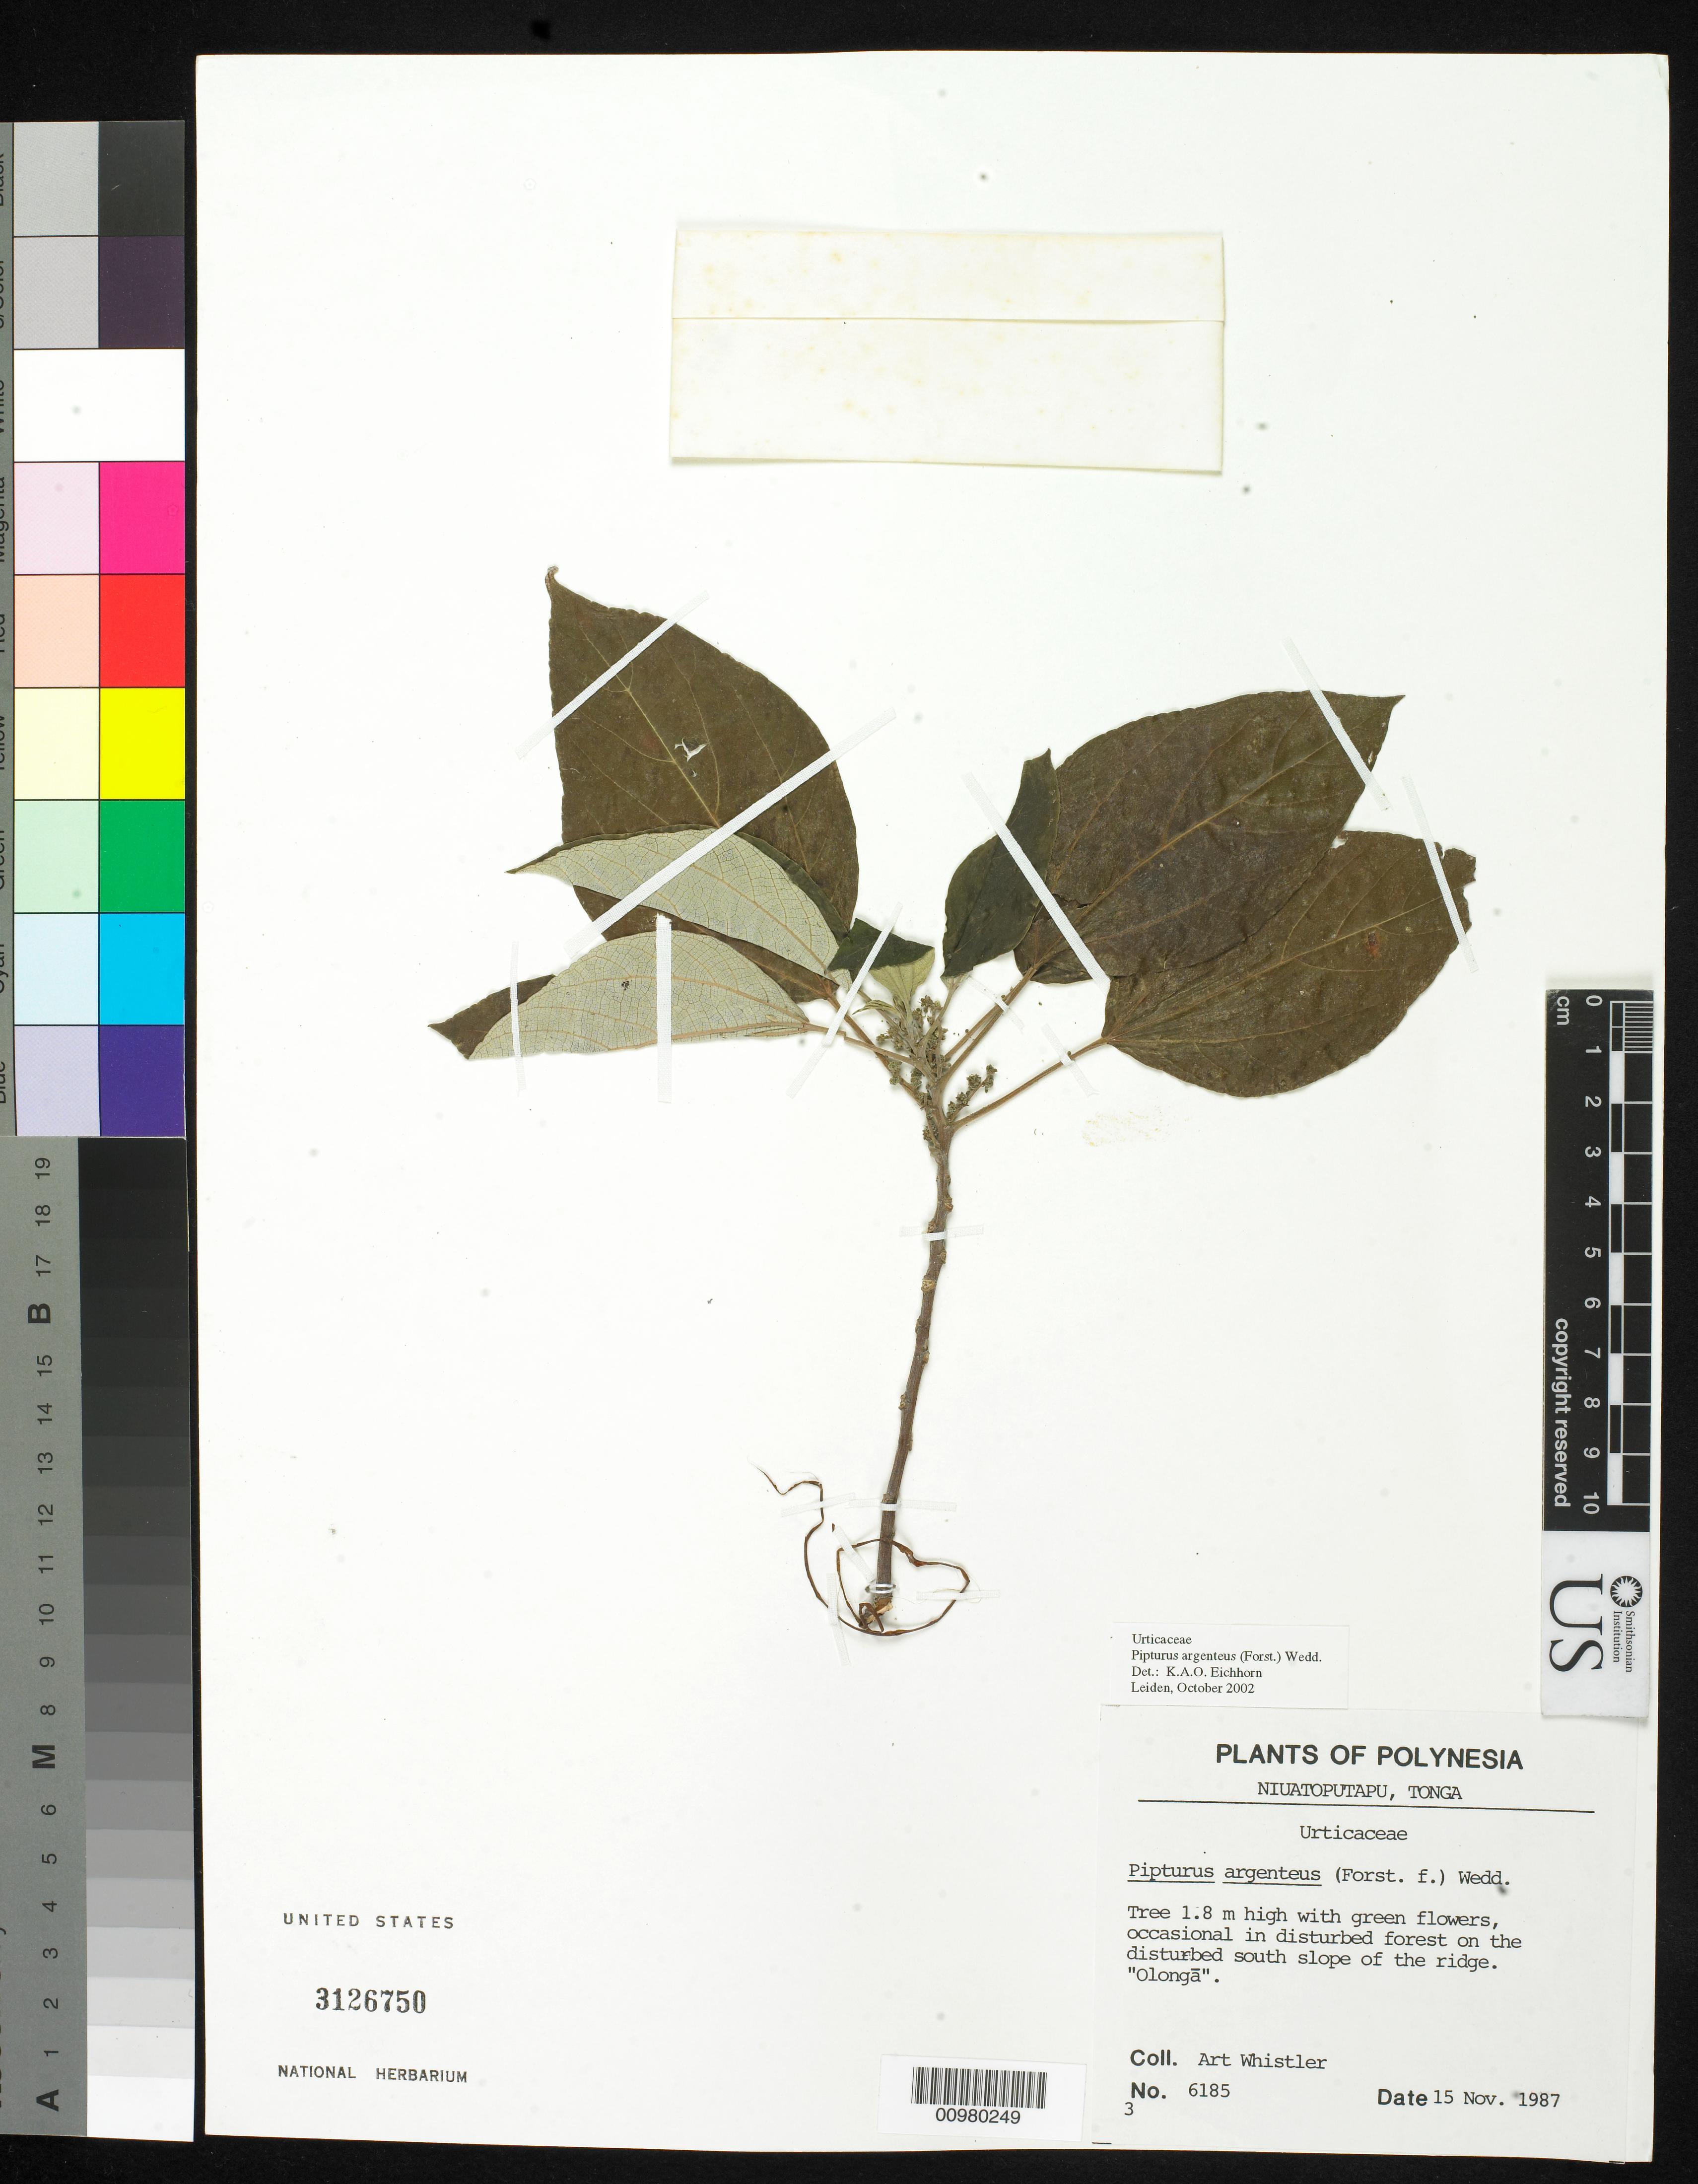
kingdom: Plantae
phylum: Tracheophyta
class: Magnoliopsida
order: Rosales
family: Urticaceae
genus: Pipturus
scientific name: Pipturus argenteus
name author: (G. Forst.) Wedd.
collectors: A. Whistler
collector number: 6185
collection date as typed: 15 Nov 1987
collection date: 1987-11-15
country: Tonga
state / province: Tonga Outliers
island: Niuatoputapu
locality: S slope of the ridge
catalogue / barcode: US 3126750